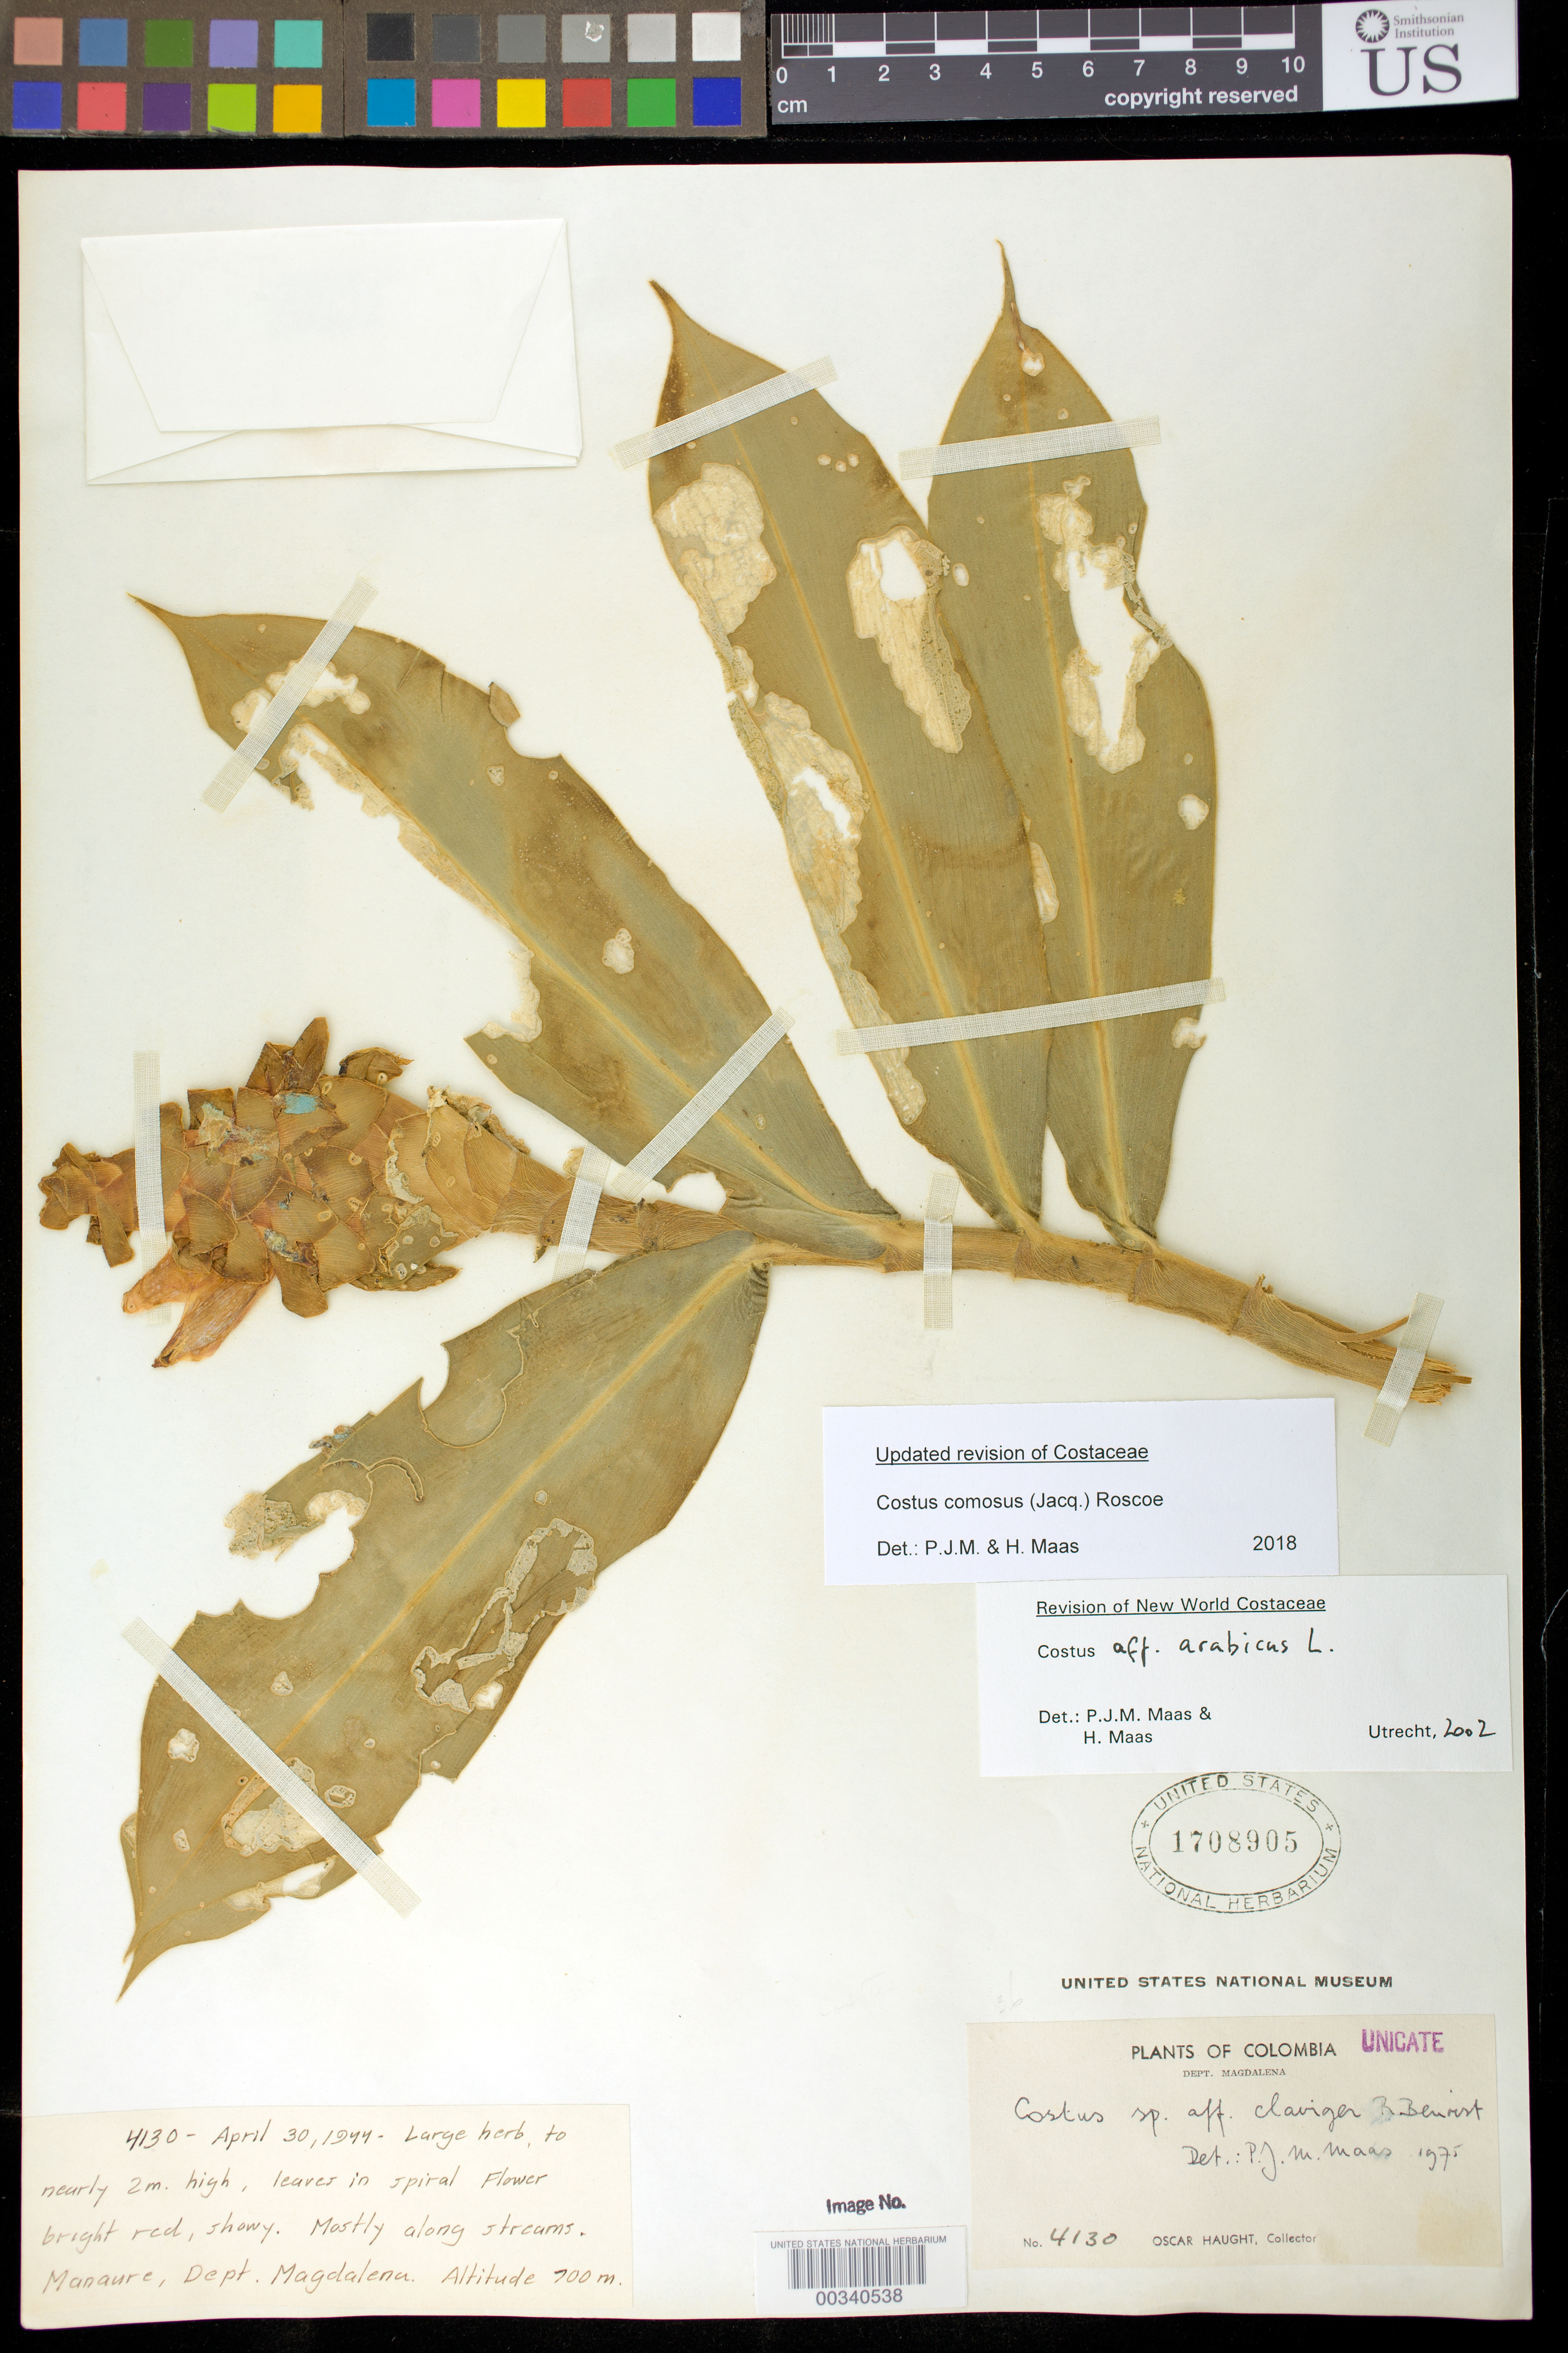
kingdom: Plantae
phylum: Tracheophyta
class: Liliopsida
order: Zingiberales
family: Costaceae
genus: Costus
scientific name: Costus comosus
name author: (Jacq.) Roscoe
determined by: Maas, Paul J.; Maas, H.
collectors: O. L. Haught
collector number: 4130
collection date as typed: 30 Apr 1944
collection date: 1944-04-30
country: Colombia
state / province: Magdalena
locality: Manaure.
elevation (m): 700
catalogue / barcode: US 1708905